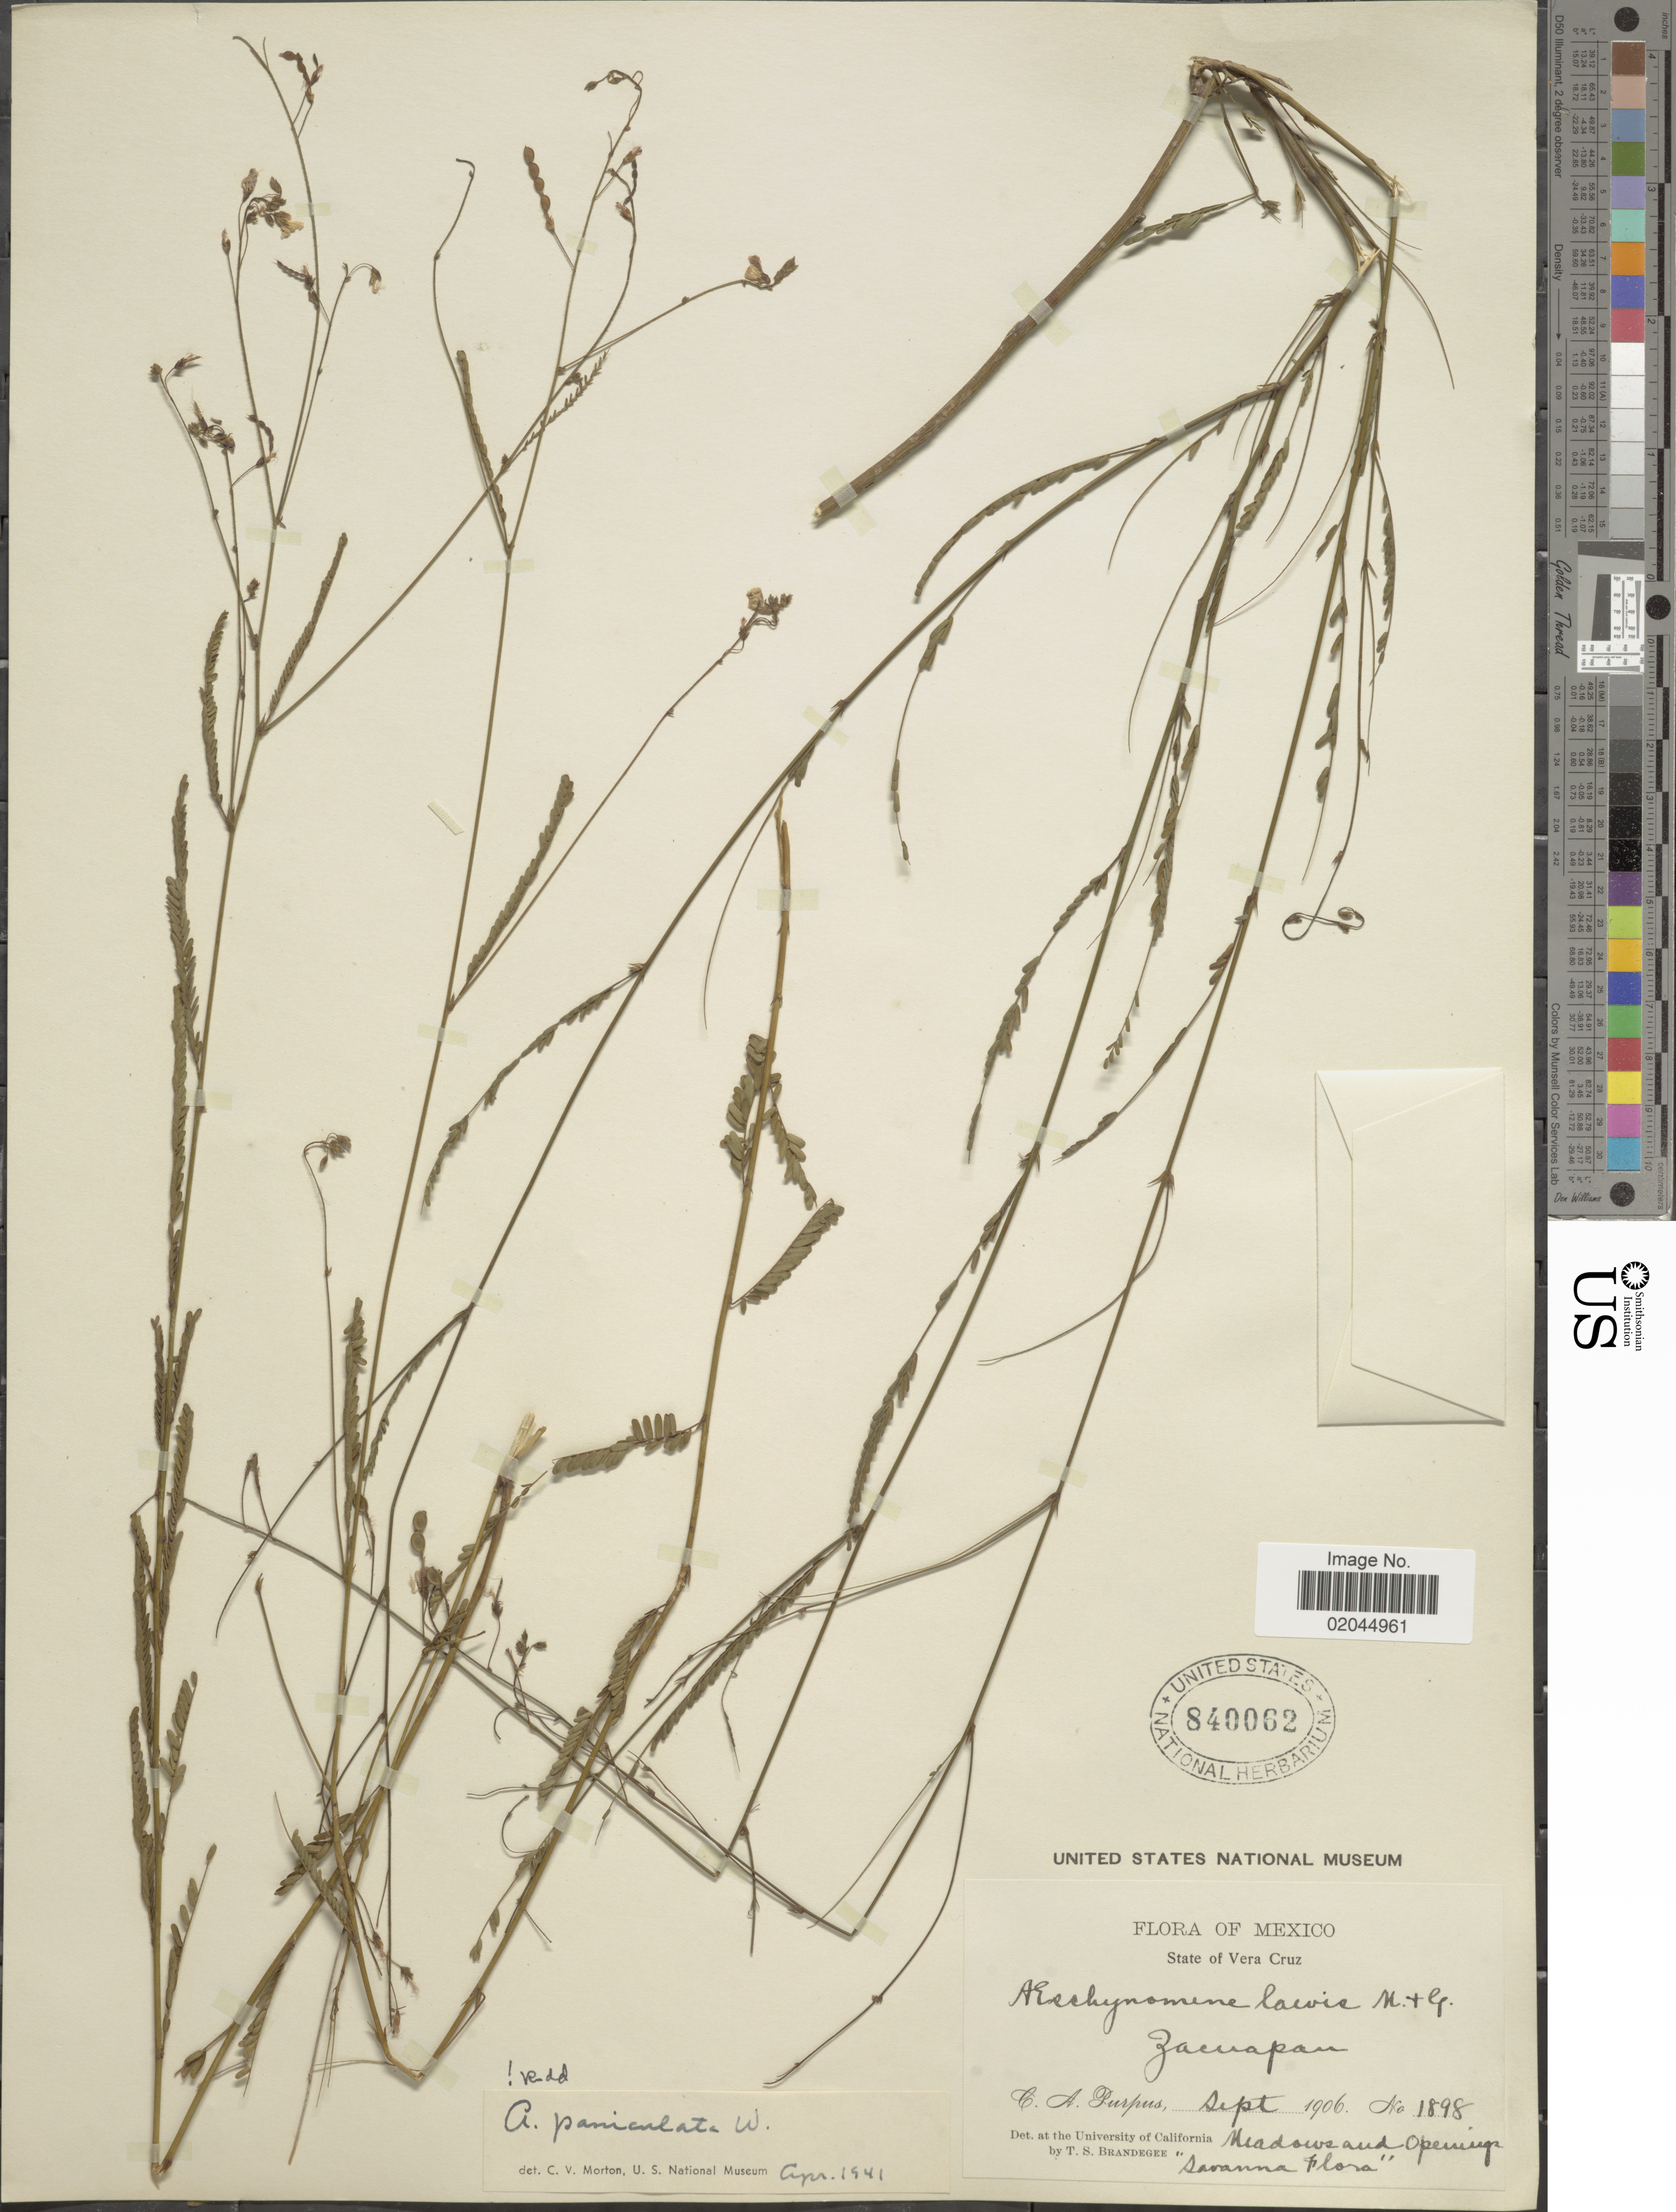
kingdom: Plantae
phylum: Tracheophyta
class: Magnoliopsida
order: Fabales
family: Fabaceae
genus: Aeschynomene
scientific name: Aeschynomene paniculata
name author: Vogel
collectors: C. A. Purpus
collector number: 1898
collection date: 1906-09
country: Mexico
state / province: Veracruz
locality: State of Vera Cruz, Zacuapan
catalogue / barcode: US 840062